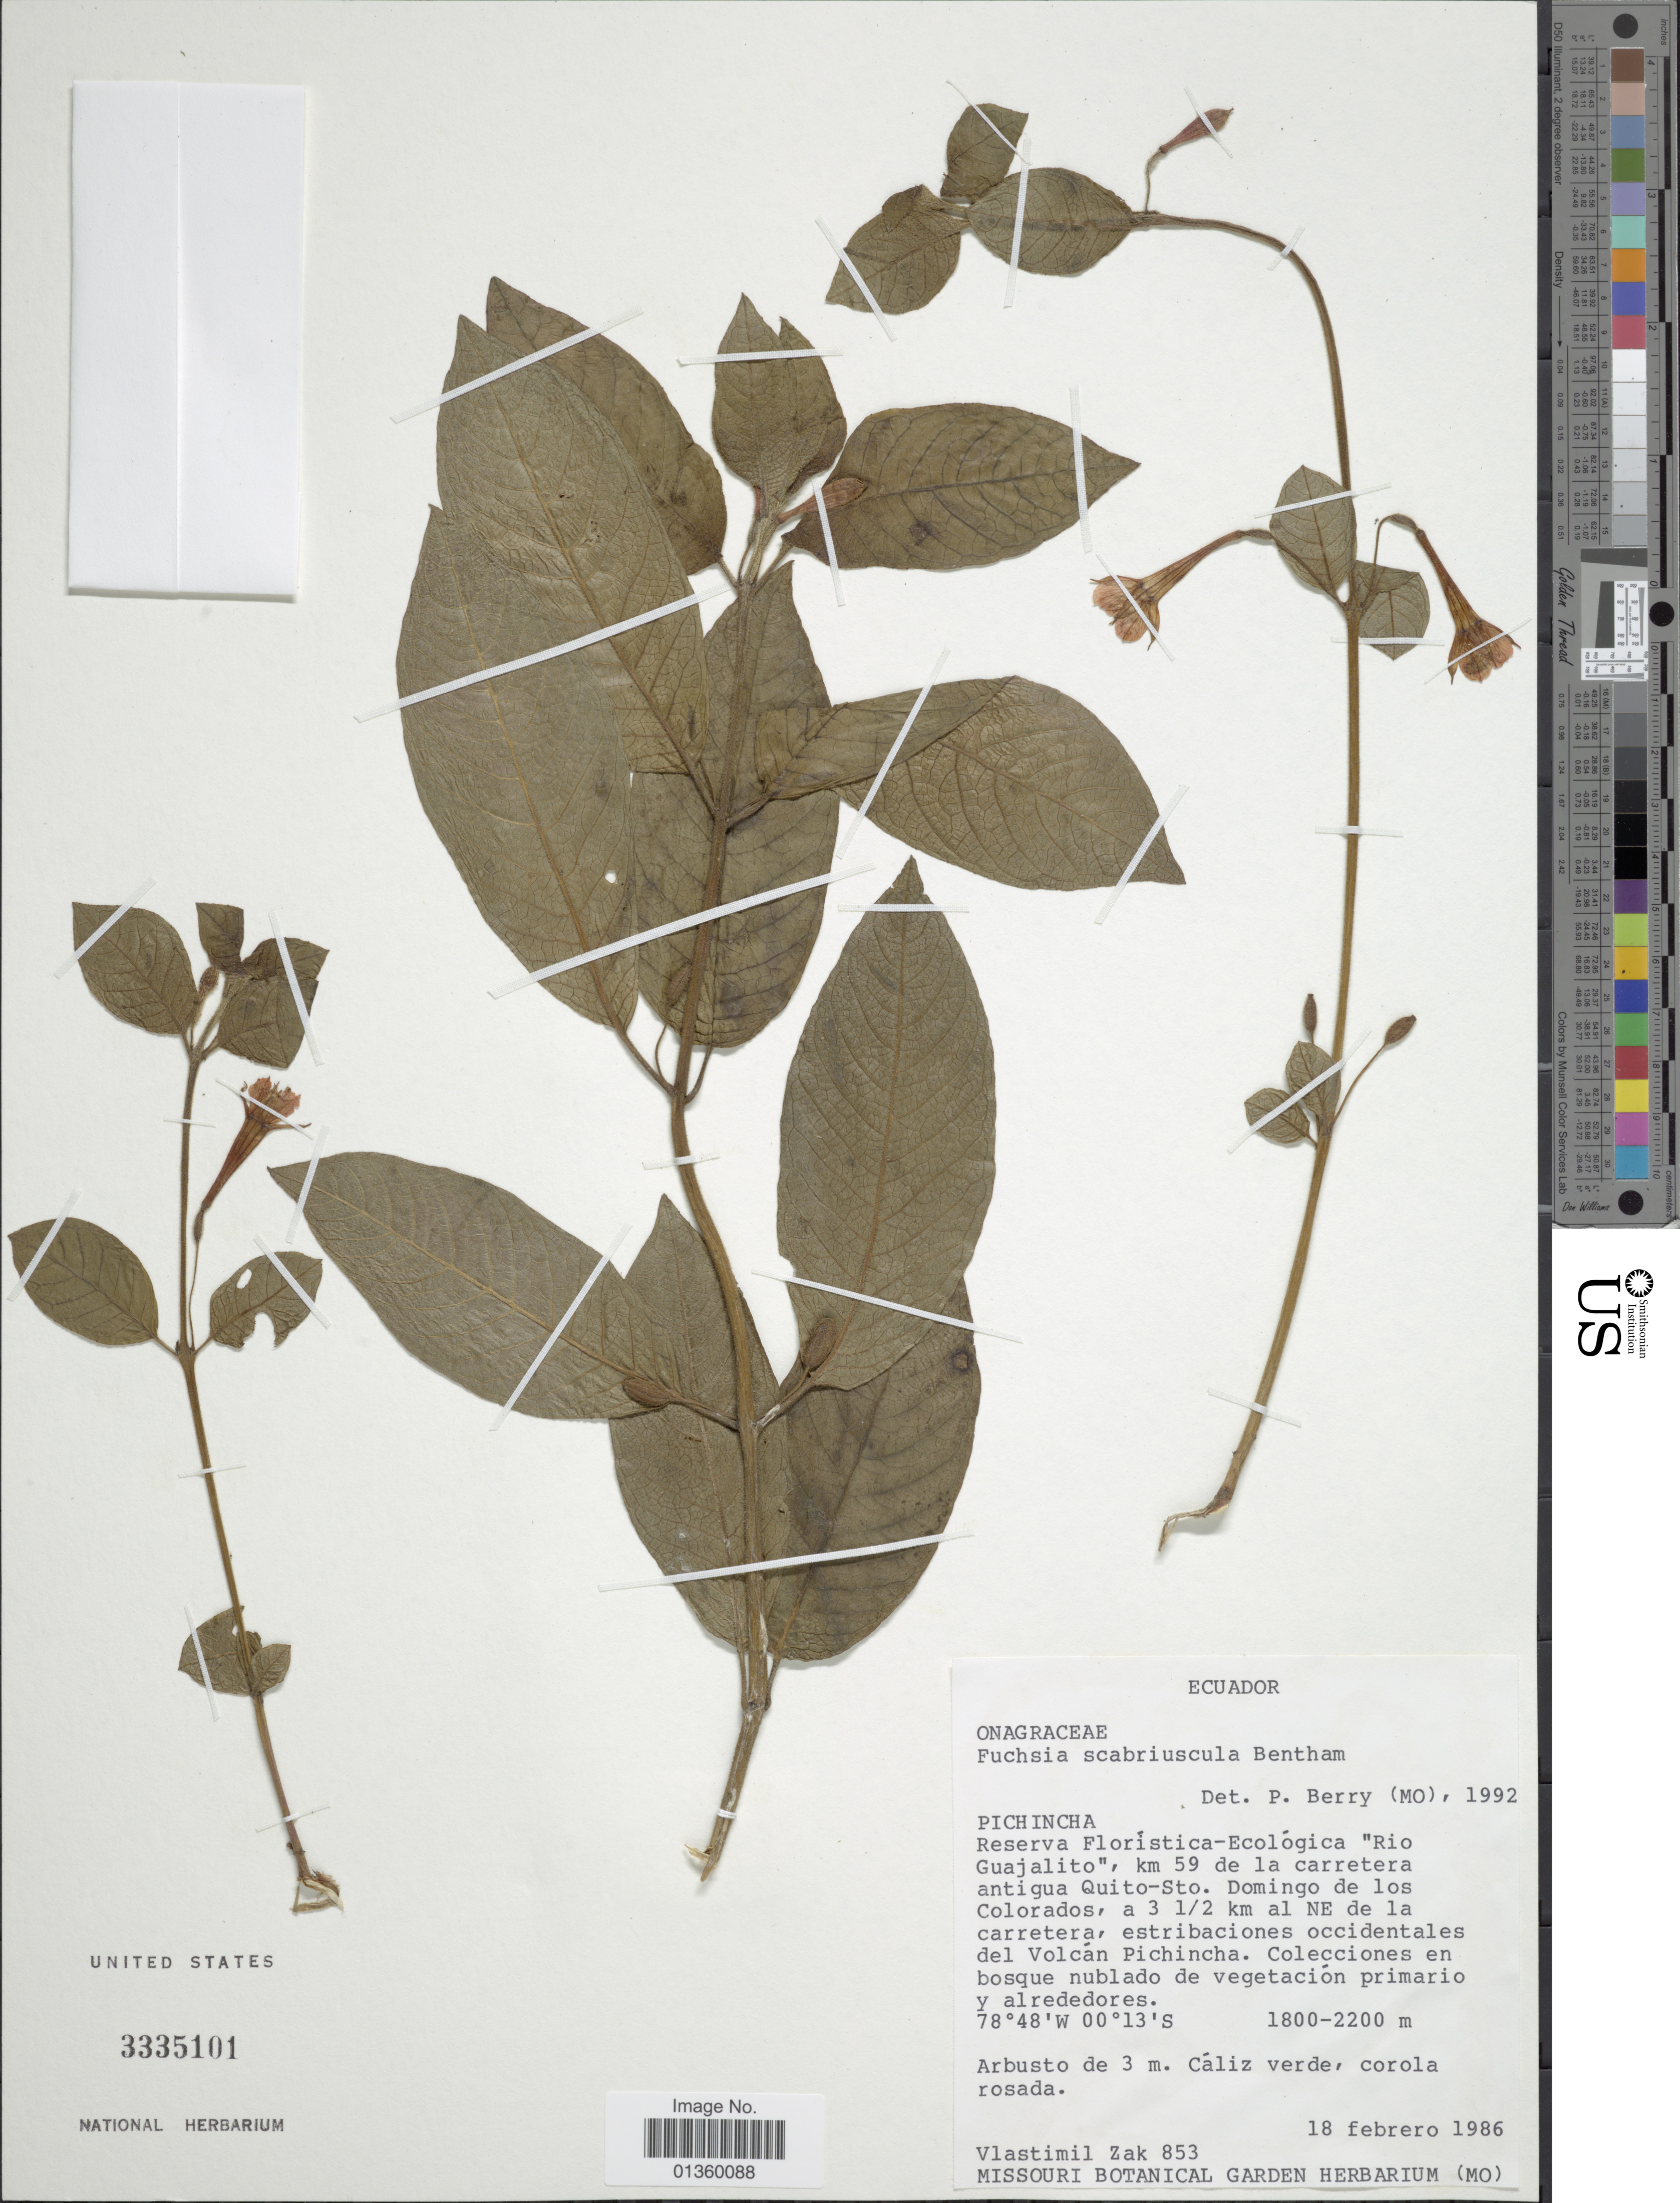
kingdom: Plantae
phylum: Tracheophyta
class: Magnoliopsida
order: Myrtales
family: Onagraceae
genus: Fuchsia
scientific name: Fuchsia scabriuscula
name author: Benth.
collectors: V. Zak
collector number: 853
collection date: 1986-02-18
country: Ecuador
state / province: Pichincha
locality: Reserva Floristica-Ecológica "Rio Guajalito", km 59 de la carretera antigua Quito-Sto. Domingo de los Colorados, a 3½ km al NE de carretea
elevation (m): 1800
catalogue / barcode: US 3335101